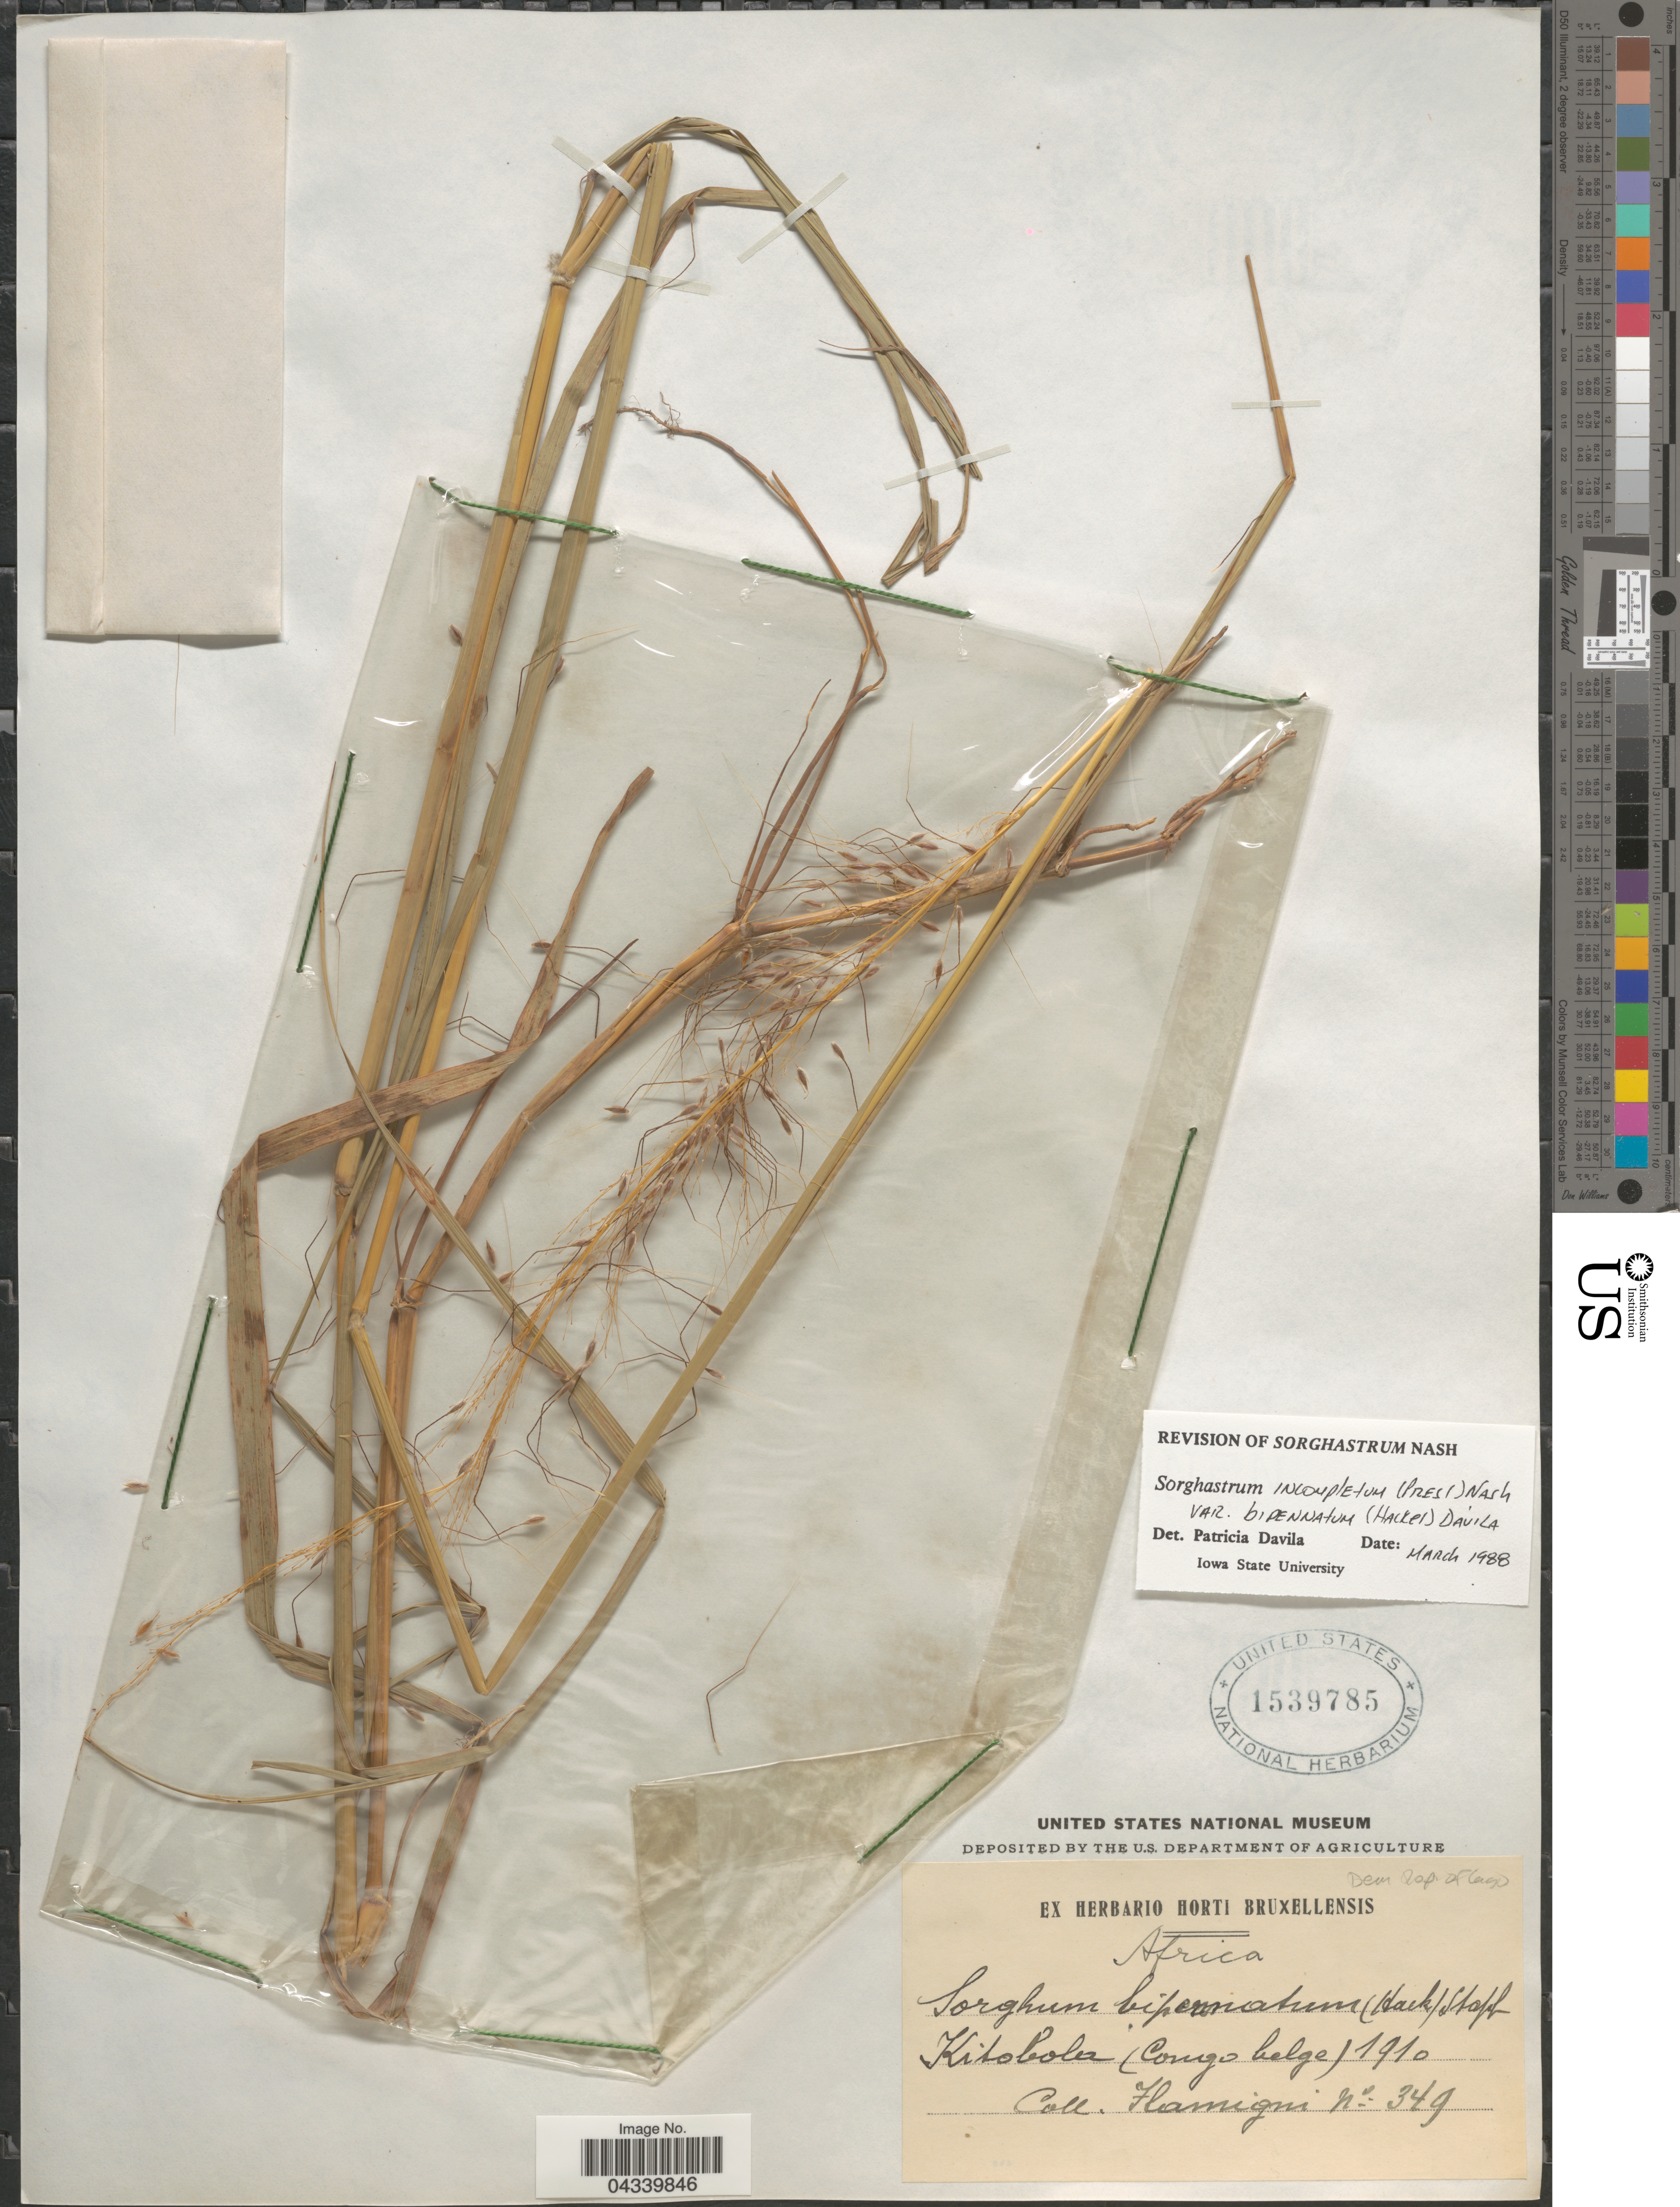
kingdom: Plantae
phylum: Tracheophyta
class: Liliopsida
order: Poales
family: Poaceae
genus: Sorghastrum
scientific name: Sorghastrum bipennatum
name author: (Hack.) Pilg.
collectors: Flamigni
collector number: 349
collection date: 1910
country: Congo, Democratic Republic of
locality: Kitobola (Congo belge).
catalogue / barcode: US 1539785